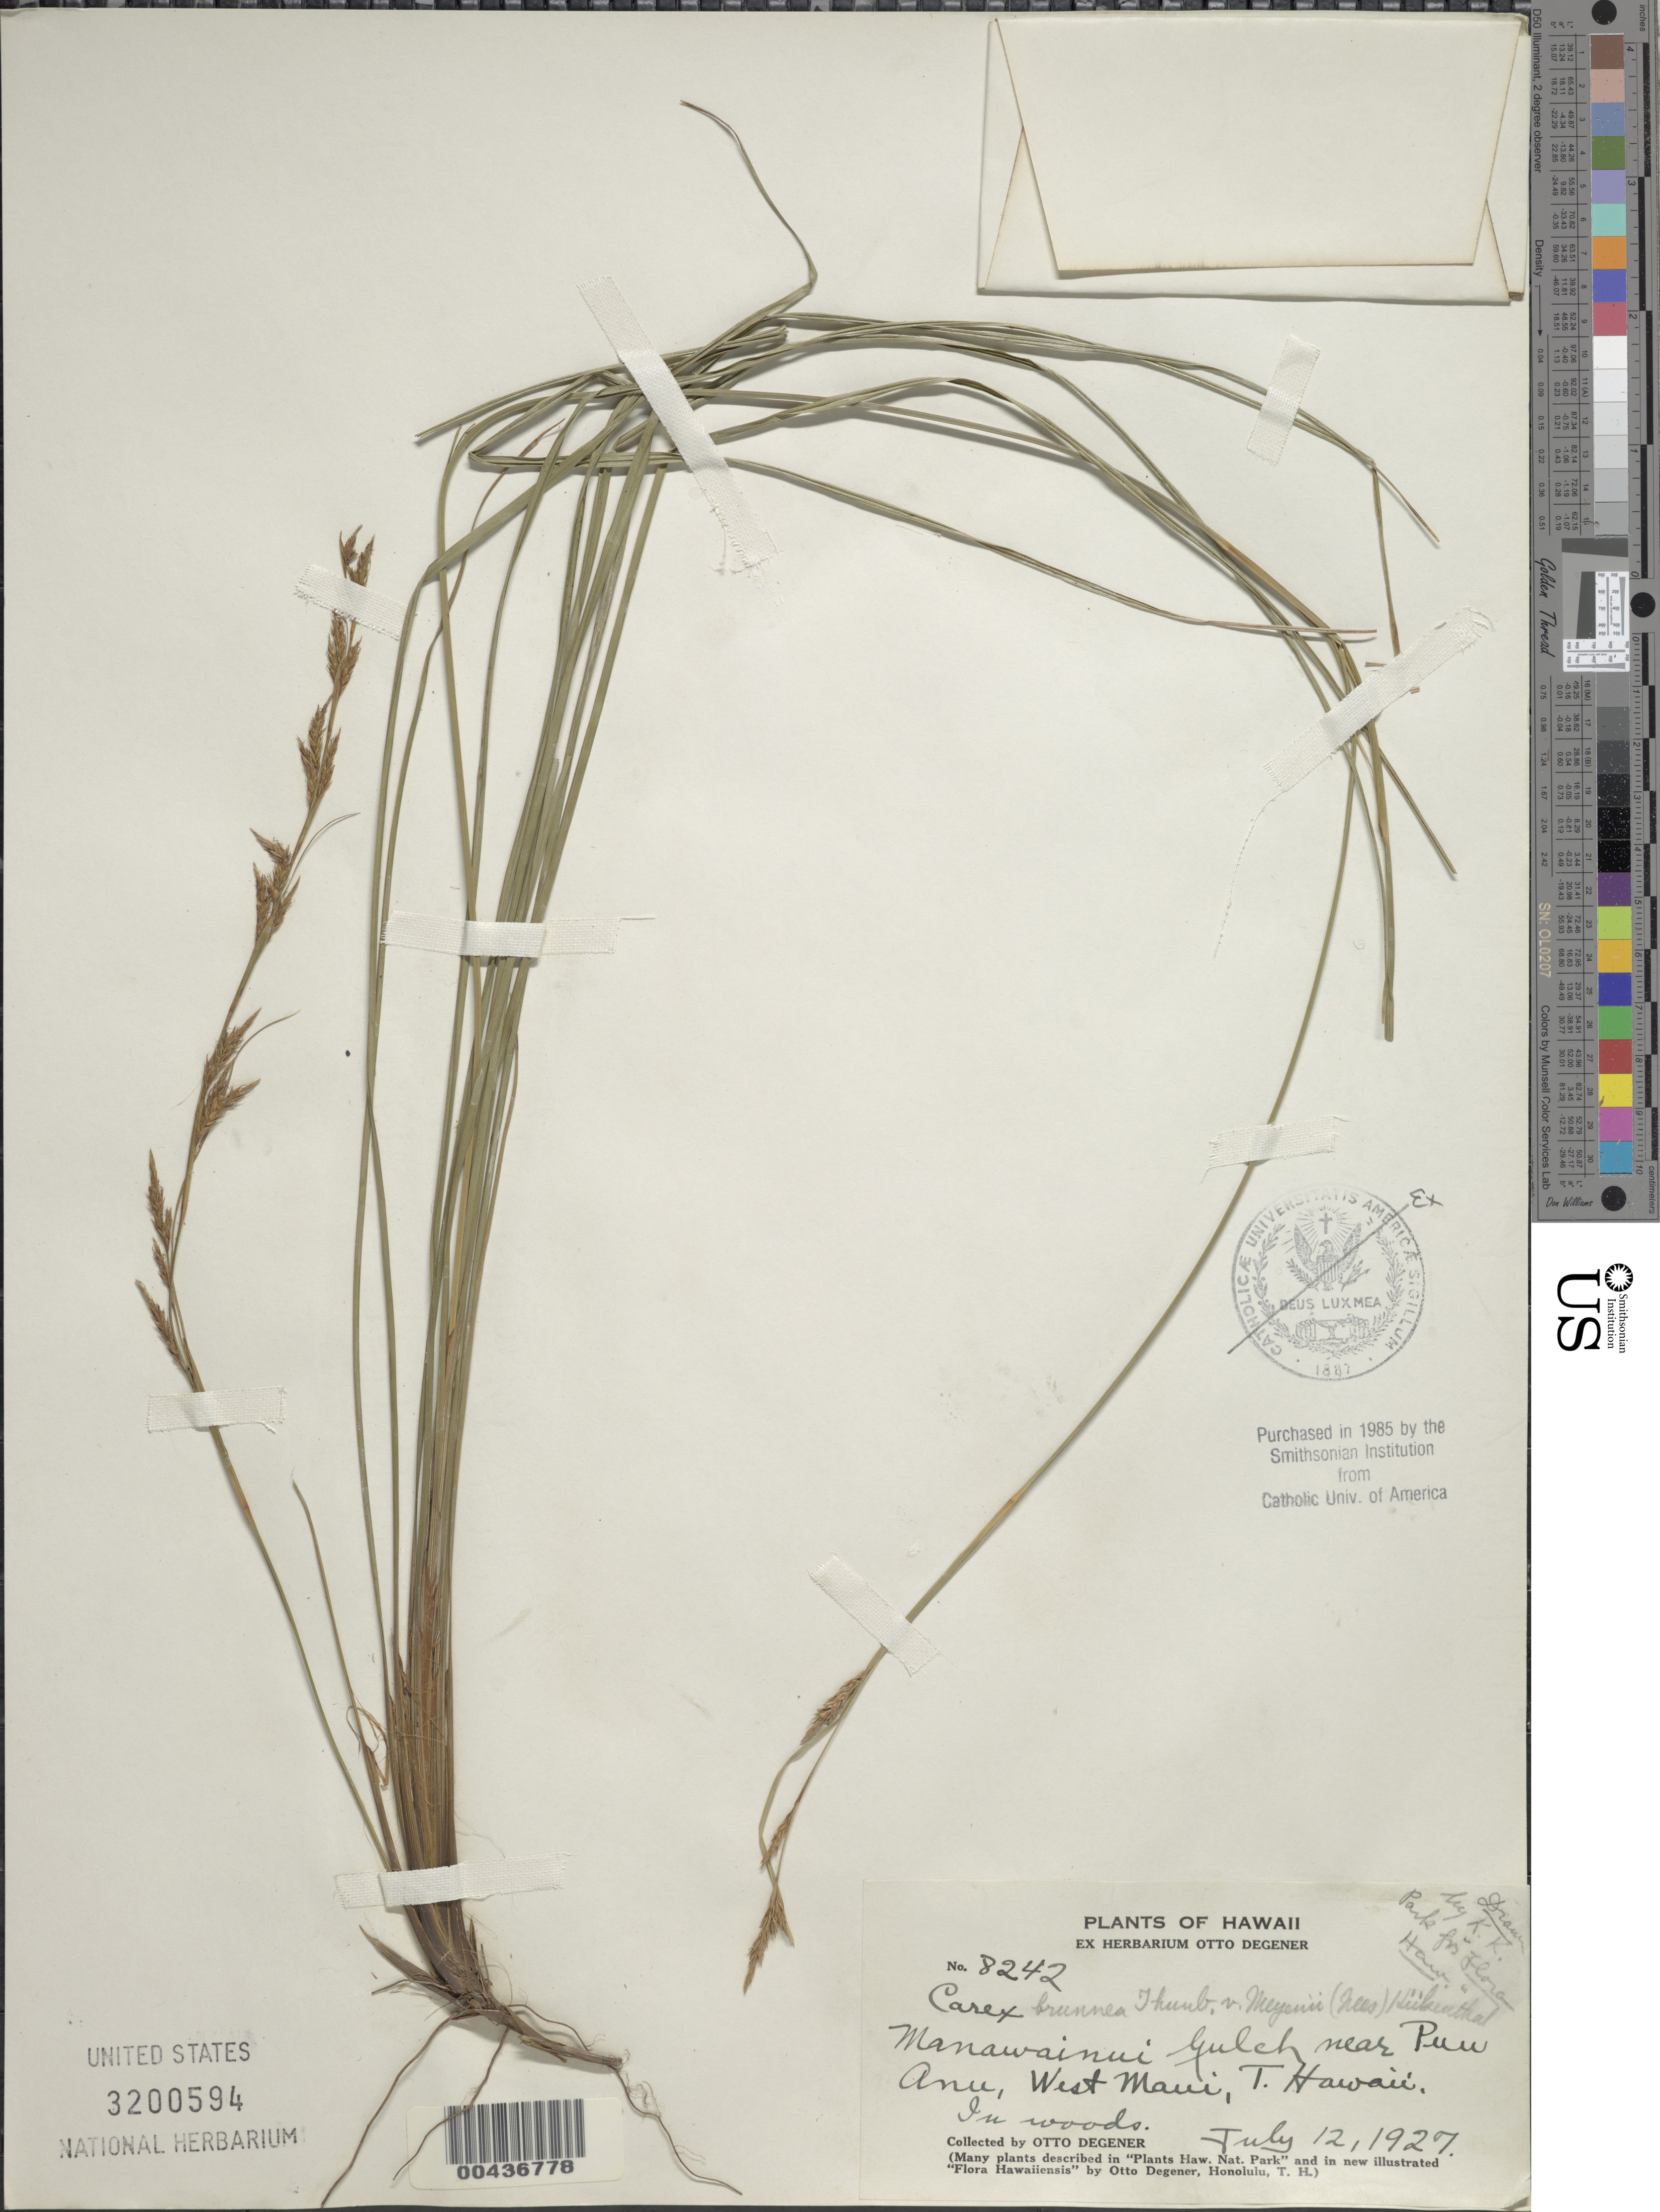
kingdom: Plantae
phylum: Tracheophyta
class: Liliopsida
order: Poales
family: Cyperaceae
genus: Carex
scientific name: Carex meyenii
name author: Nees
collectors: O. Degener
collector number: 8242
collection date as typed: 12 Jul 1927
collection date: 1927-07-12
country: United States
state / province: Hawaii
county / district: Maui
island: Maui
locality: Manawainui Gulch near Puu Anu, West Maui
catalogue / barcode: US 3200594